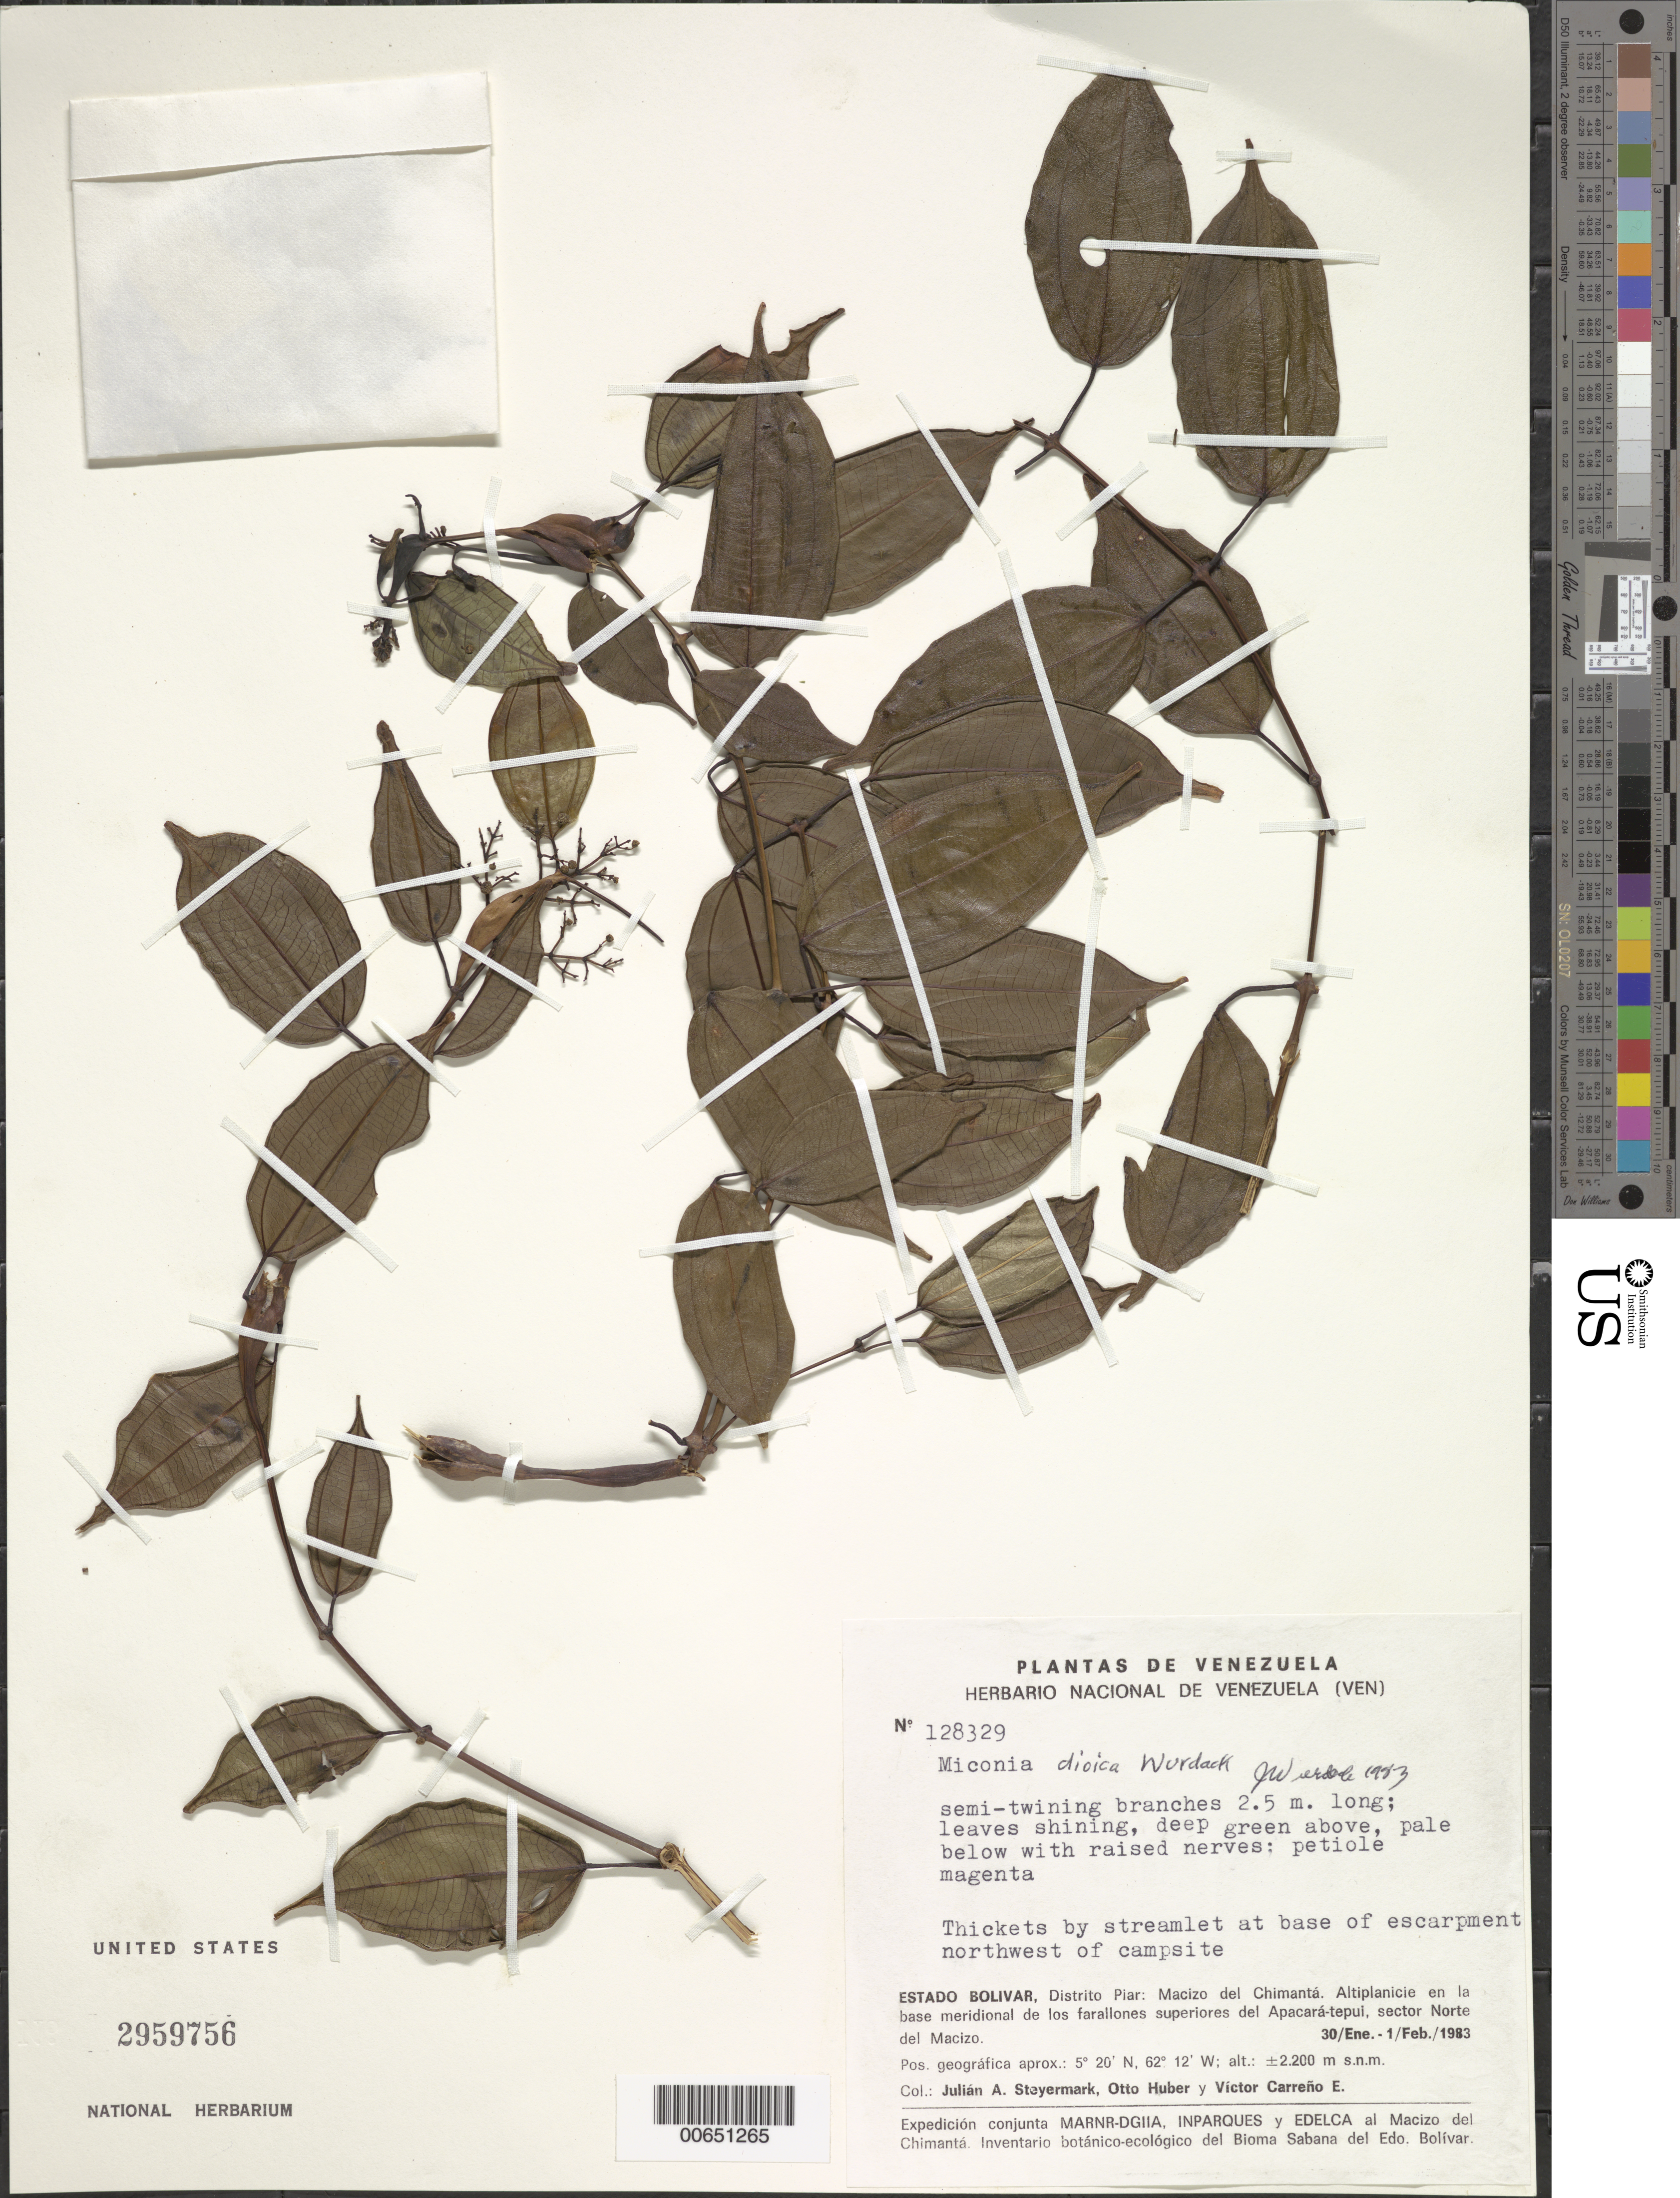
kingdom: Plantae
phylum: Tracheophyta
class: Magnoliopsida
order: Myrtales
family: Melastomataceae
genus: Miconia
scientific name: Miconia dioica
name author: Wurdack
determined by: Wurdack, John J., (US), US (UNITED STATES)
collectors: J. Steyermark, O. Huber & V. Carreño E.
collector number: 128329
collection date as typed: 30-Jan-83 to 1-Feb-83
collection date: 1983-01-30/1983-02-01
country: Venezuela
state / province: Bolívar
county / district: Piar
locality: Macizo del Chimantá, altiplanicie en la base meridioal de los farallones superíores del Apacará-tepuí, sector N del Macizo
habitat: Thickets by streamlet at base of escarpment northwest of campsite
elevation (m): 2200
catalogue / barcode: US 2959756